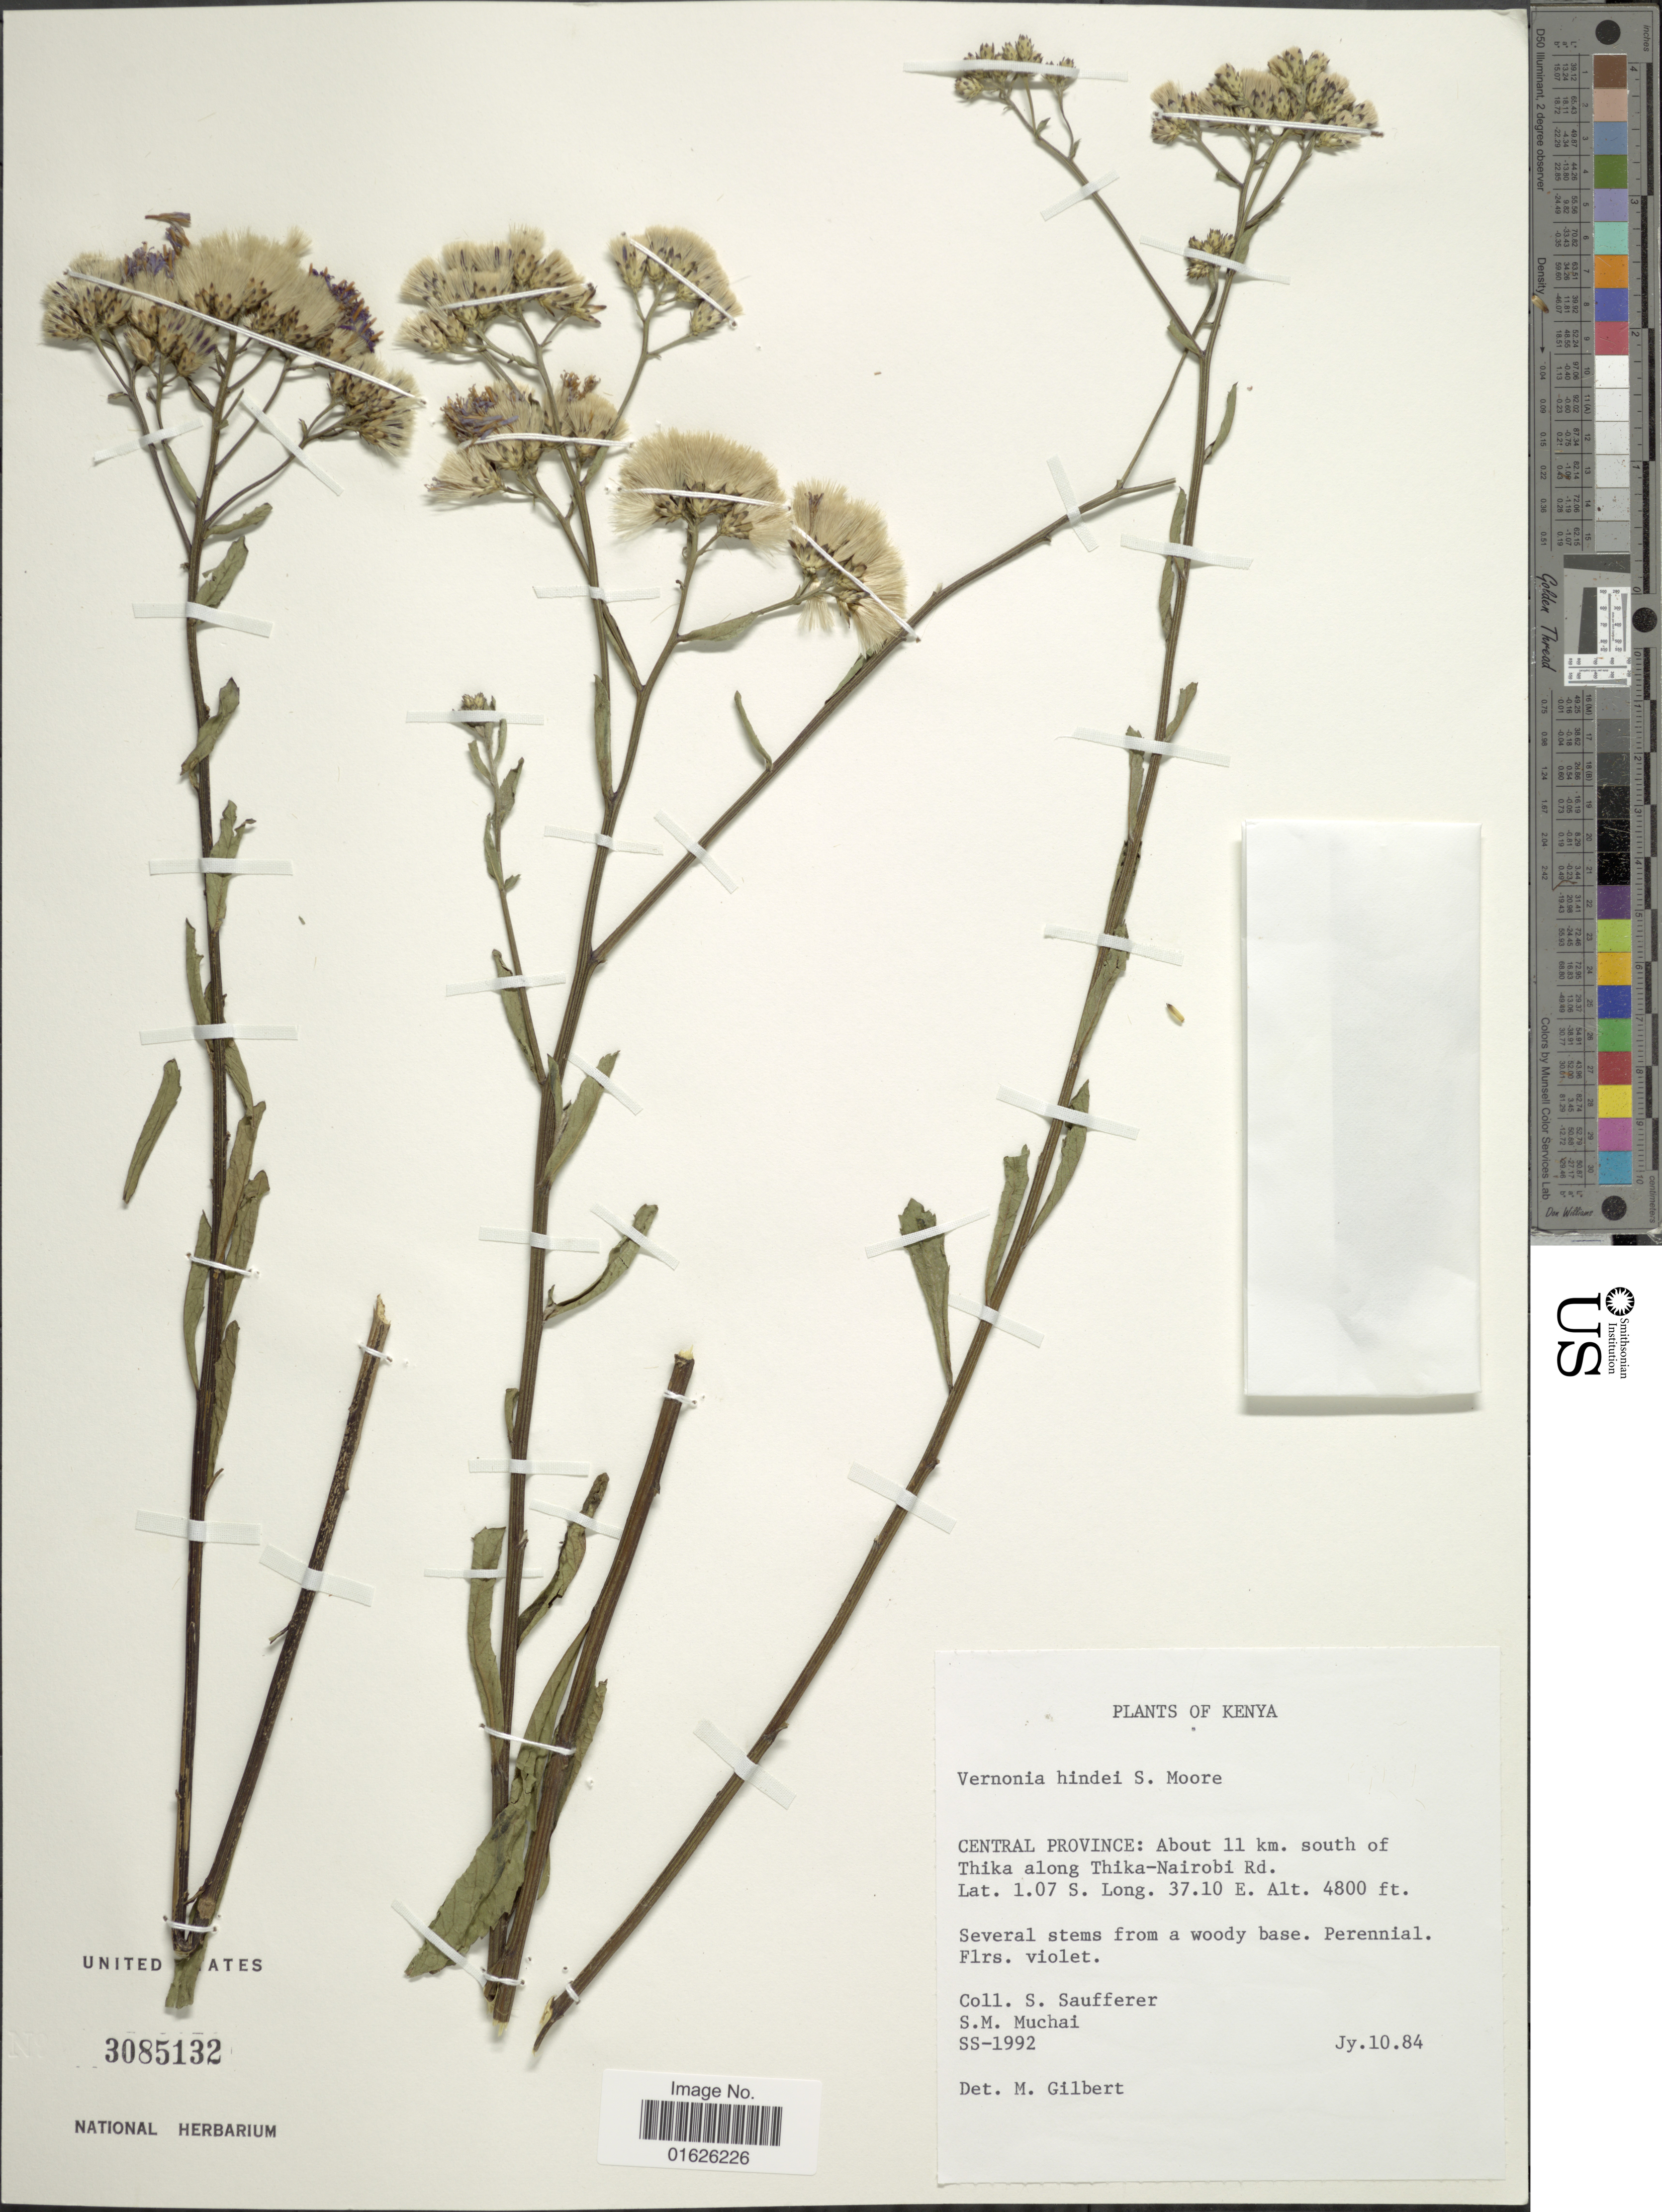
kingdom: Plantae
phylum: Tracheophyta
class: Magnoliopsida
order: Asterales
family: Asteraceae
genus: Linzia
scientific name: Linzia glabra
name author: Steetz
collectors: S. Saufferer & S. Muchai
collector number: SS - 1992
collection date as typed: Transcribed d/m/y: 10/7/84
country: Kenya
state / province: Kiambu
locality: Central Province: About 11 km south of Thika along Thika - Nairobi Rd.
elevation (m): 1463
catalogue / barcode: US 3085132